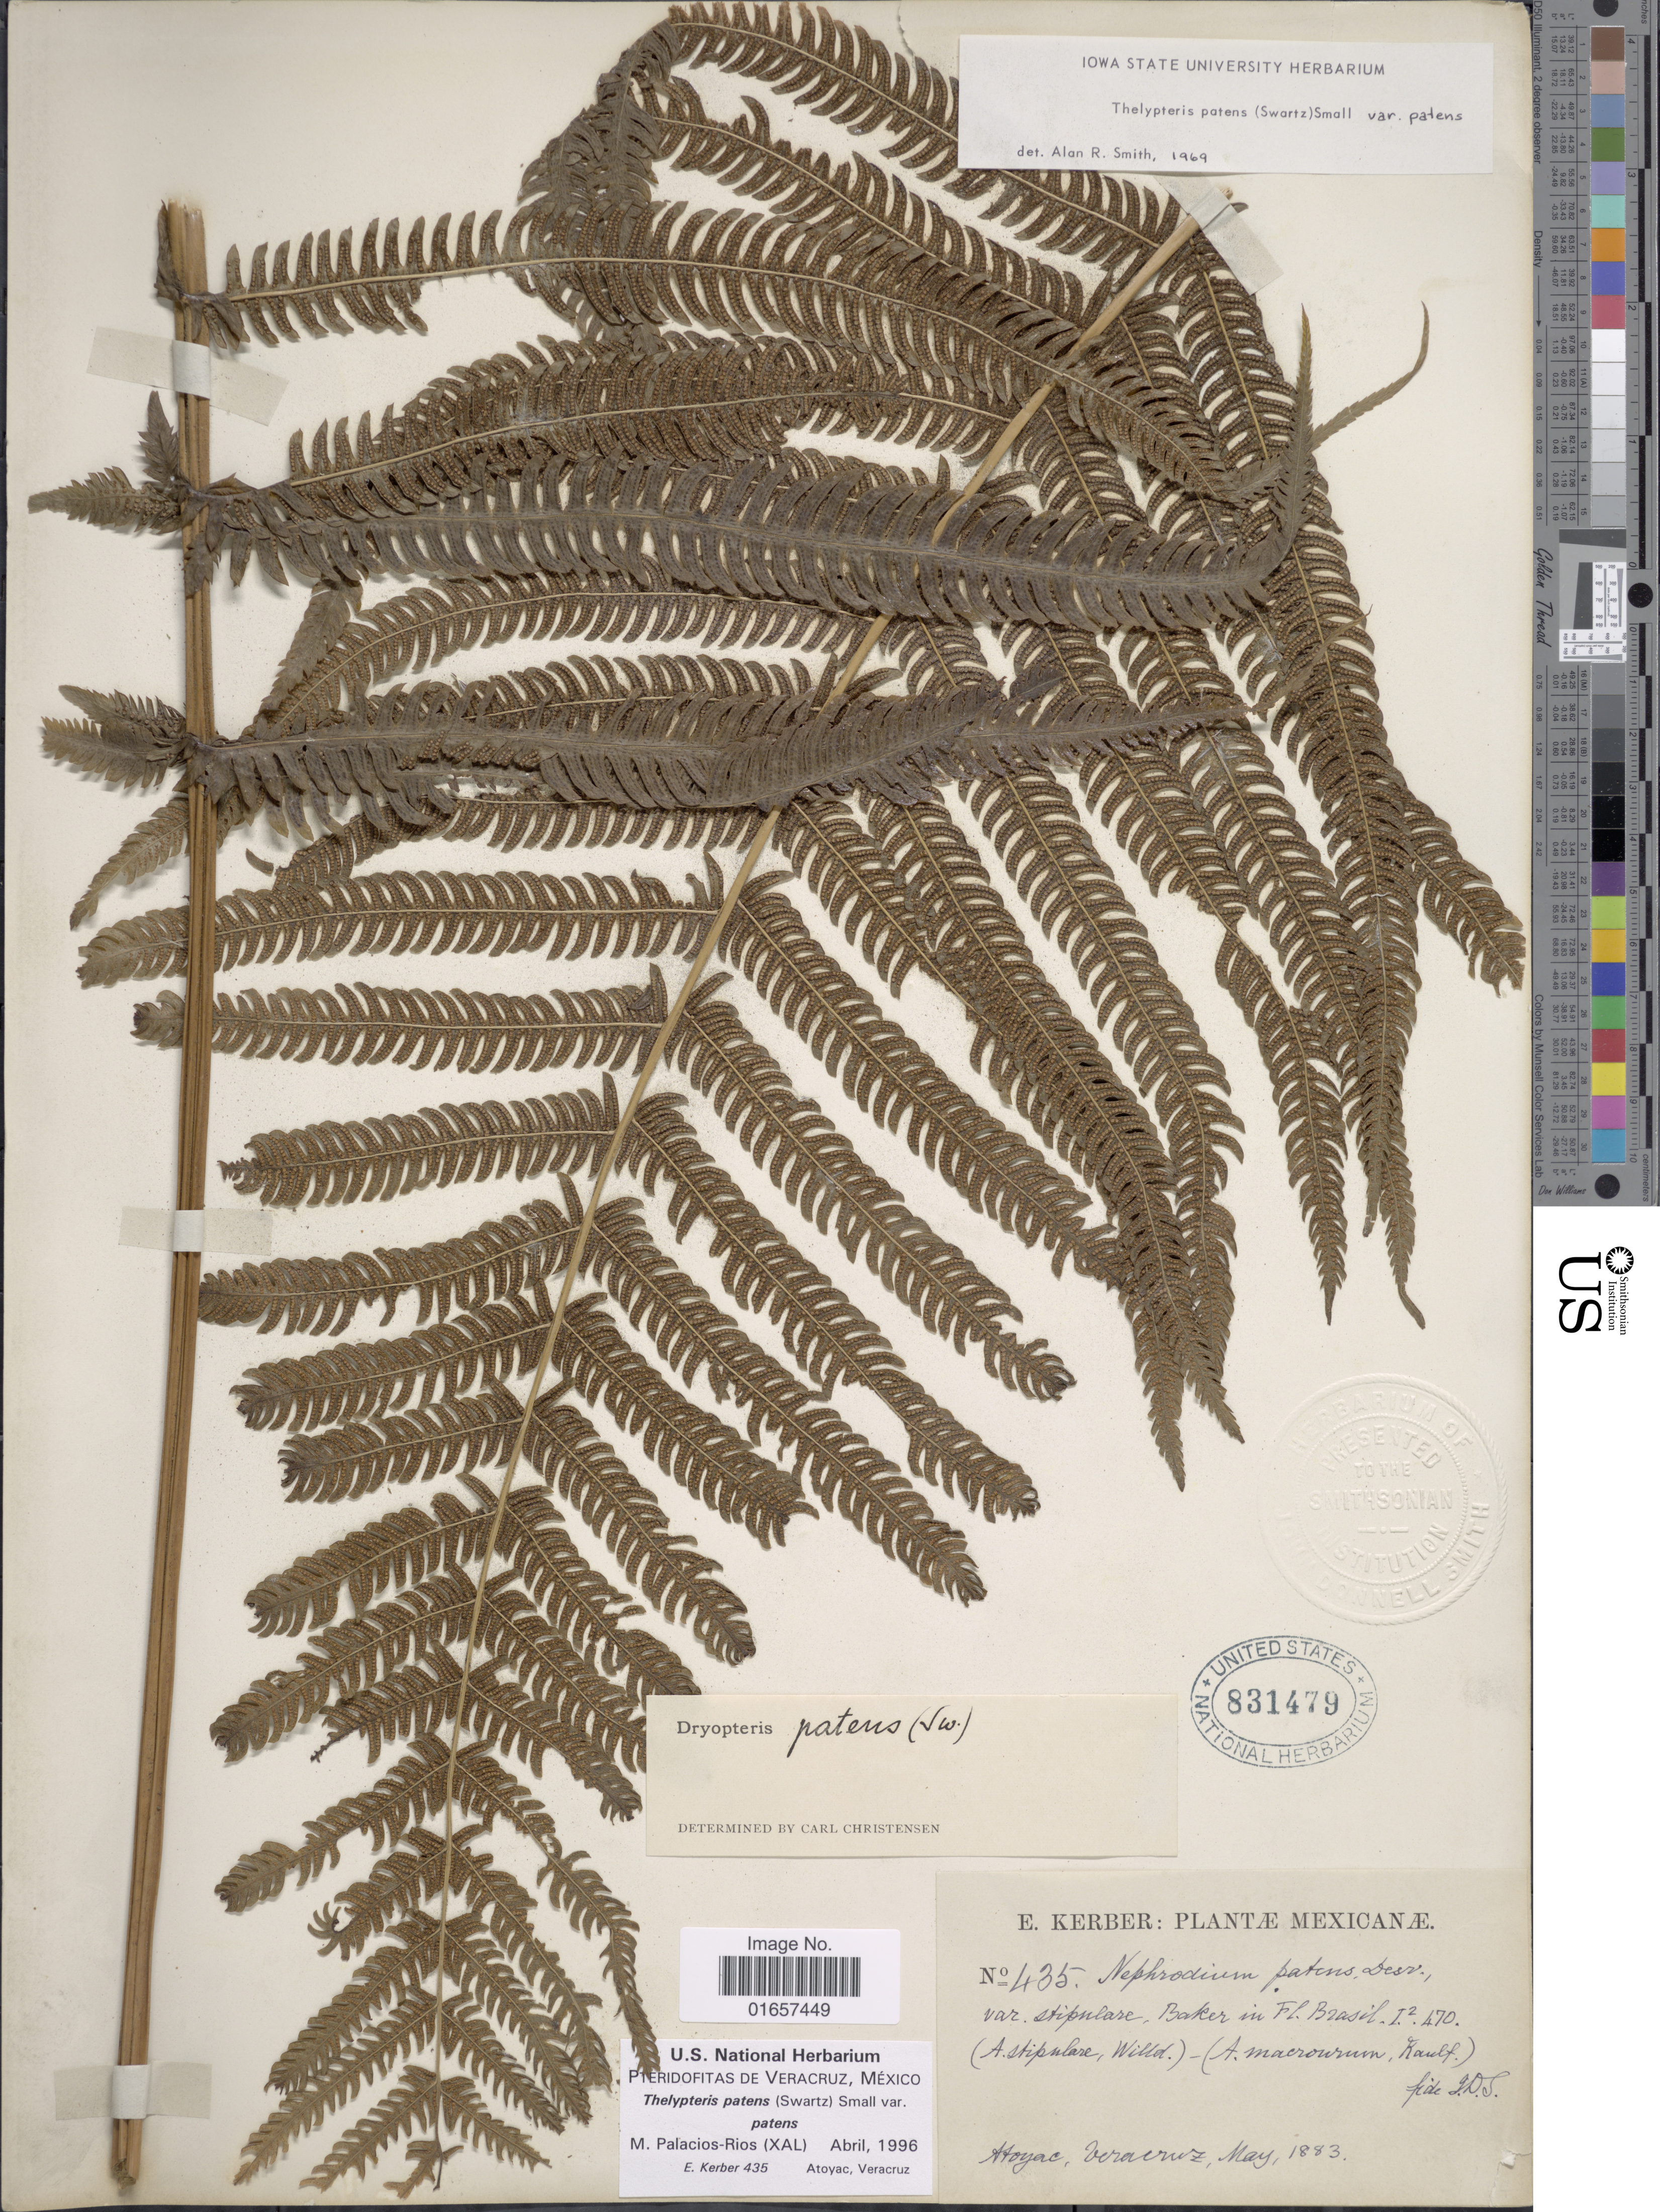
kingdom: Plantae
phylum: Tracheophyta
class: Polypodiopsida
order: Polypodiales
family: Thelypteridaceae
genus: Christella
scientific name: Christella patens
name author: (Sw.) Holttum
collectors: E. Kerber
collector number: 435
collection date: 1883-05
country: Mexico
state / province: Veracruz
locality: Mexicanæ, Atoyac, Veracruz.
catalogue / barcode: US 831479